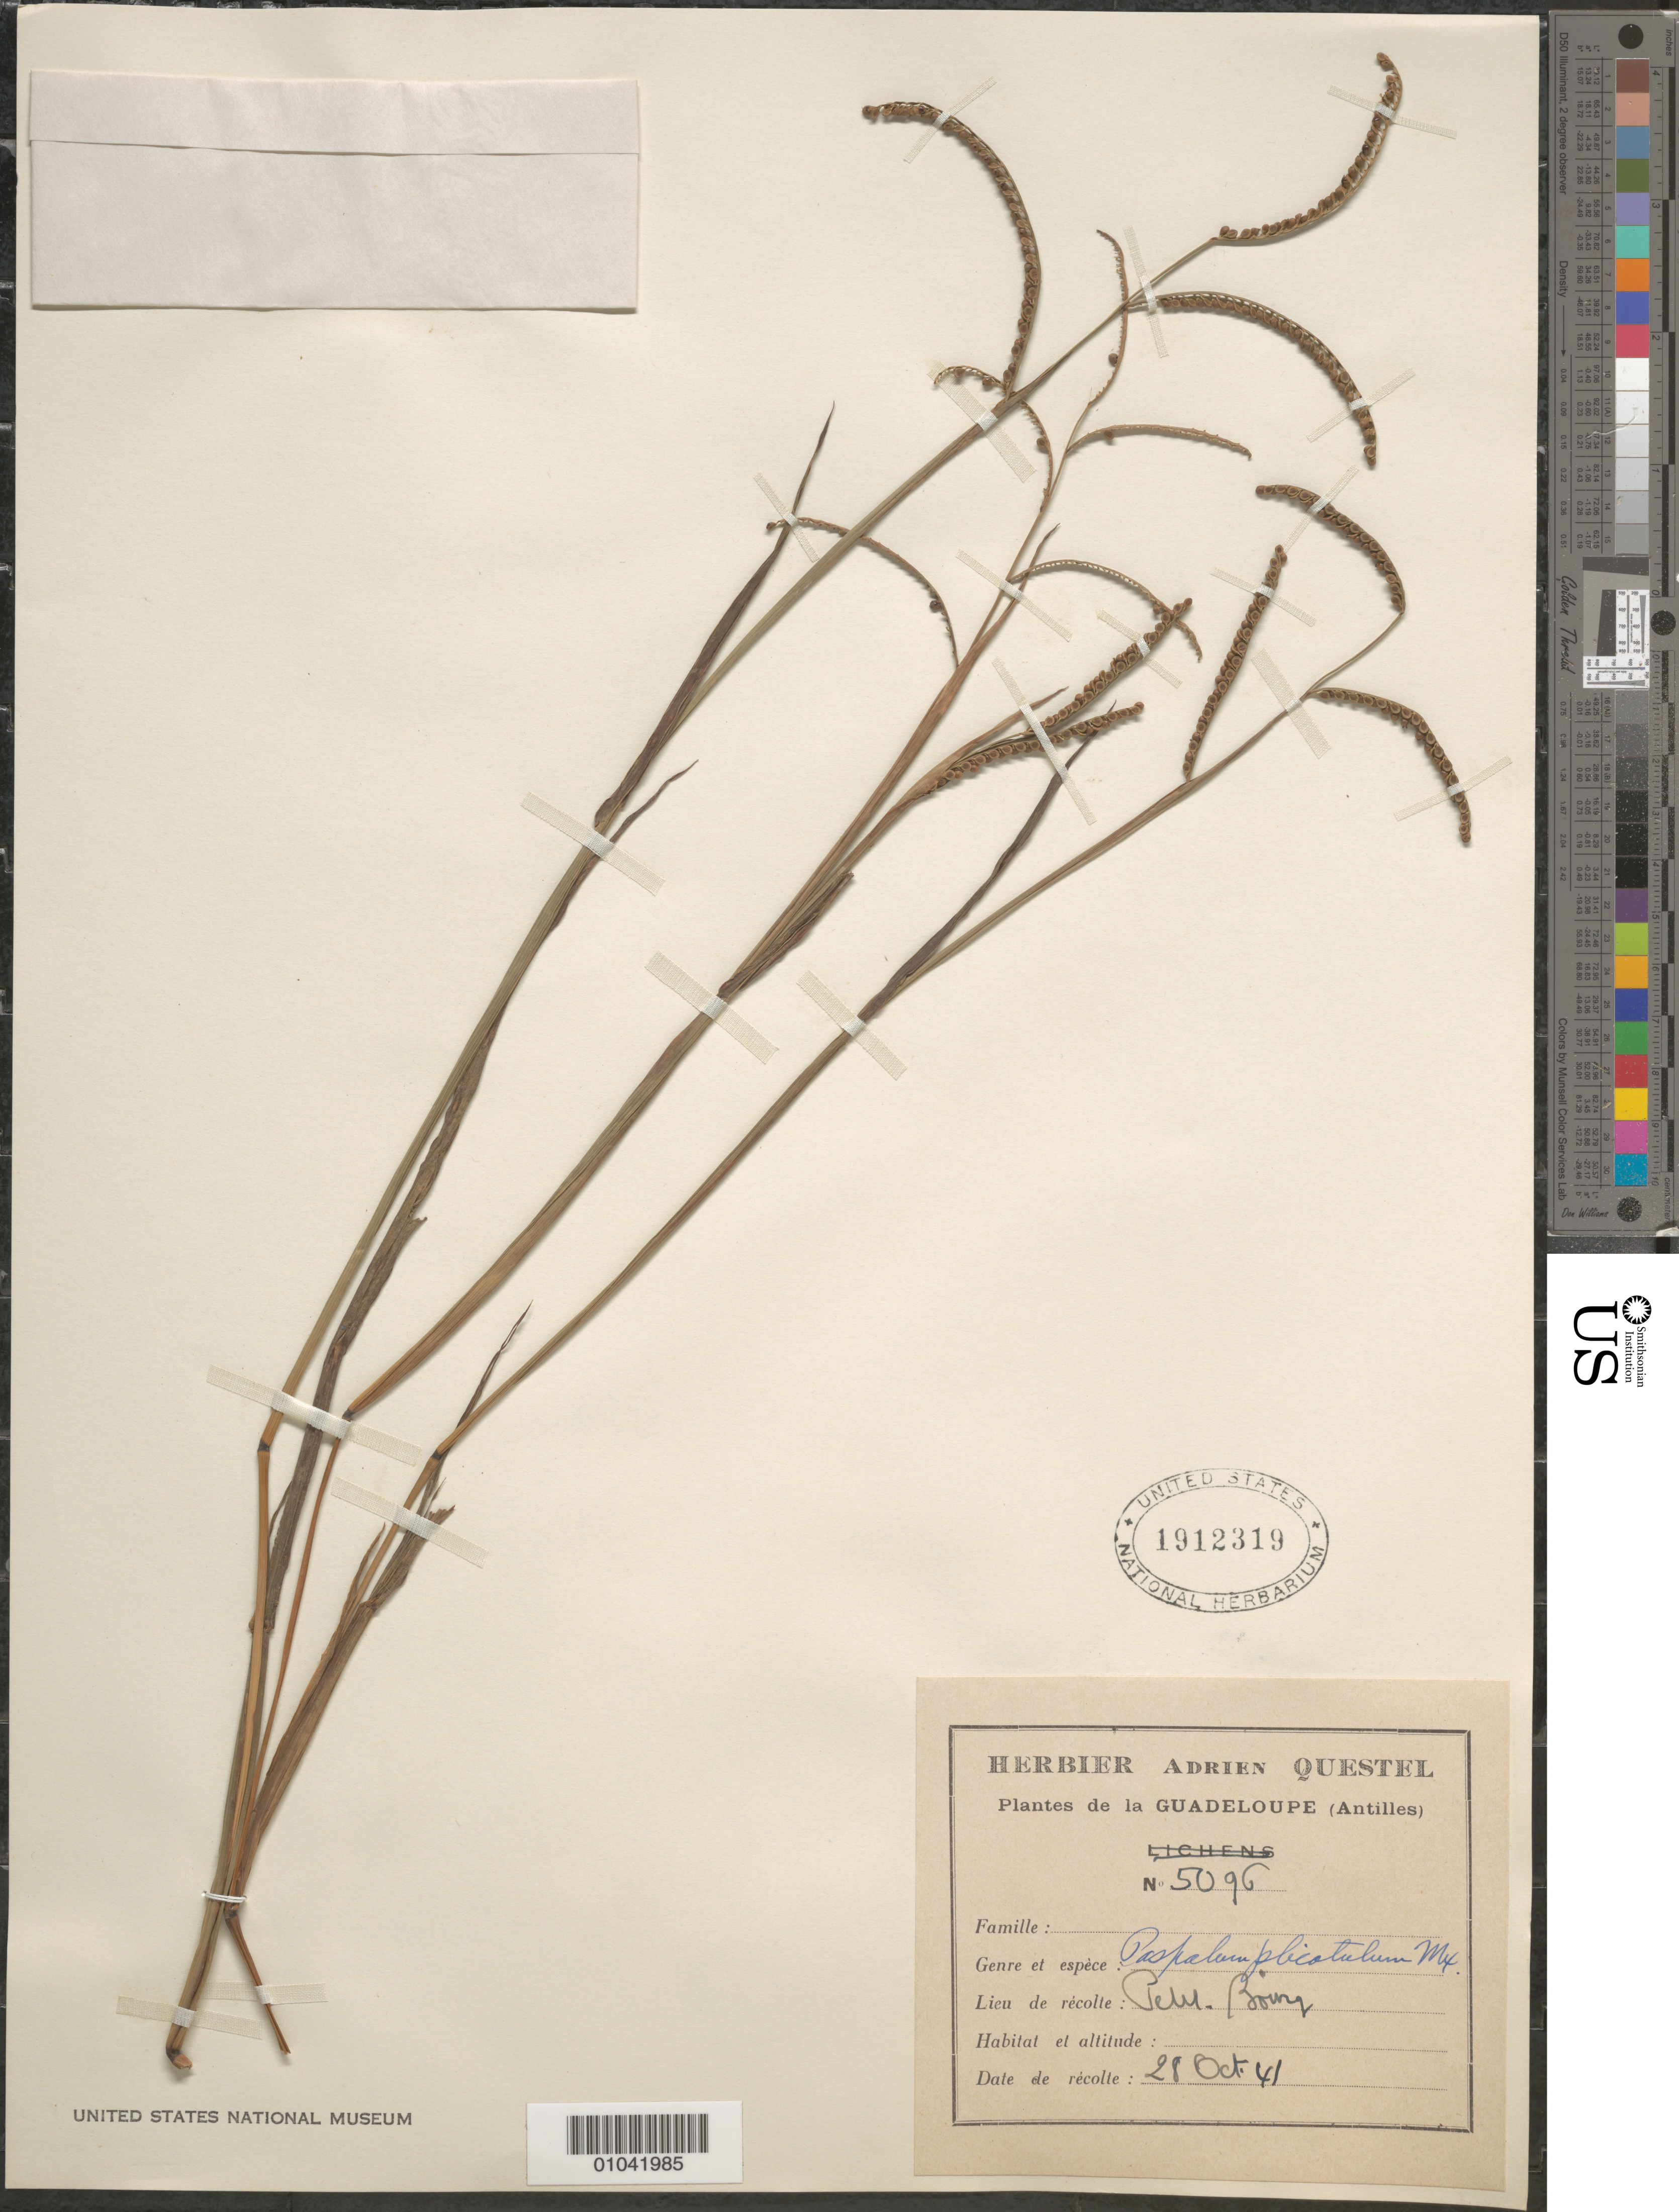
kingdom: Plantae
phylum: Tracheophyta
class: Liliopsida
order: Poales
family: Poaceae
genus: Paspalum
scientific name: Paspalum plicatulum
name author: Michx.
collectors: A. Questel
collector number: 5096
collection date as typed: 28 Oct 1941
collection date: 1941-10-28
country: Guadeloupe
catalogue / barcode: US 1912319